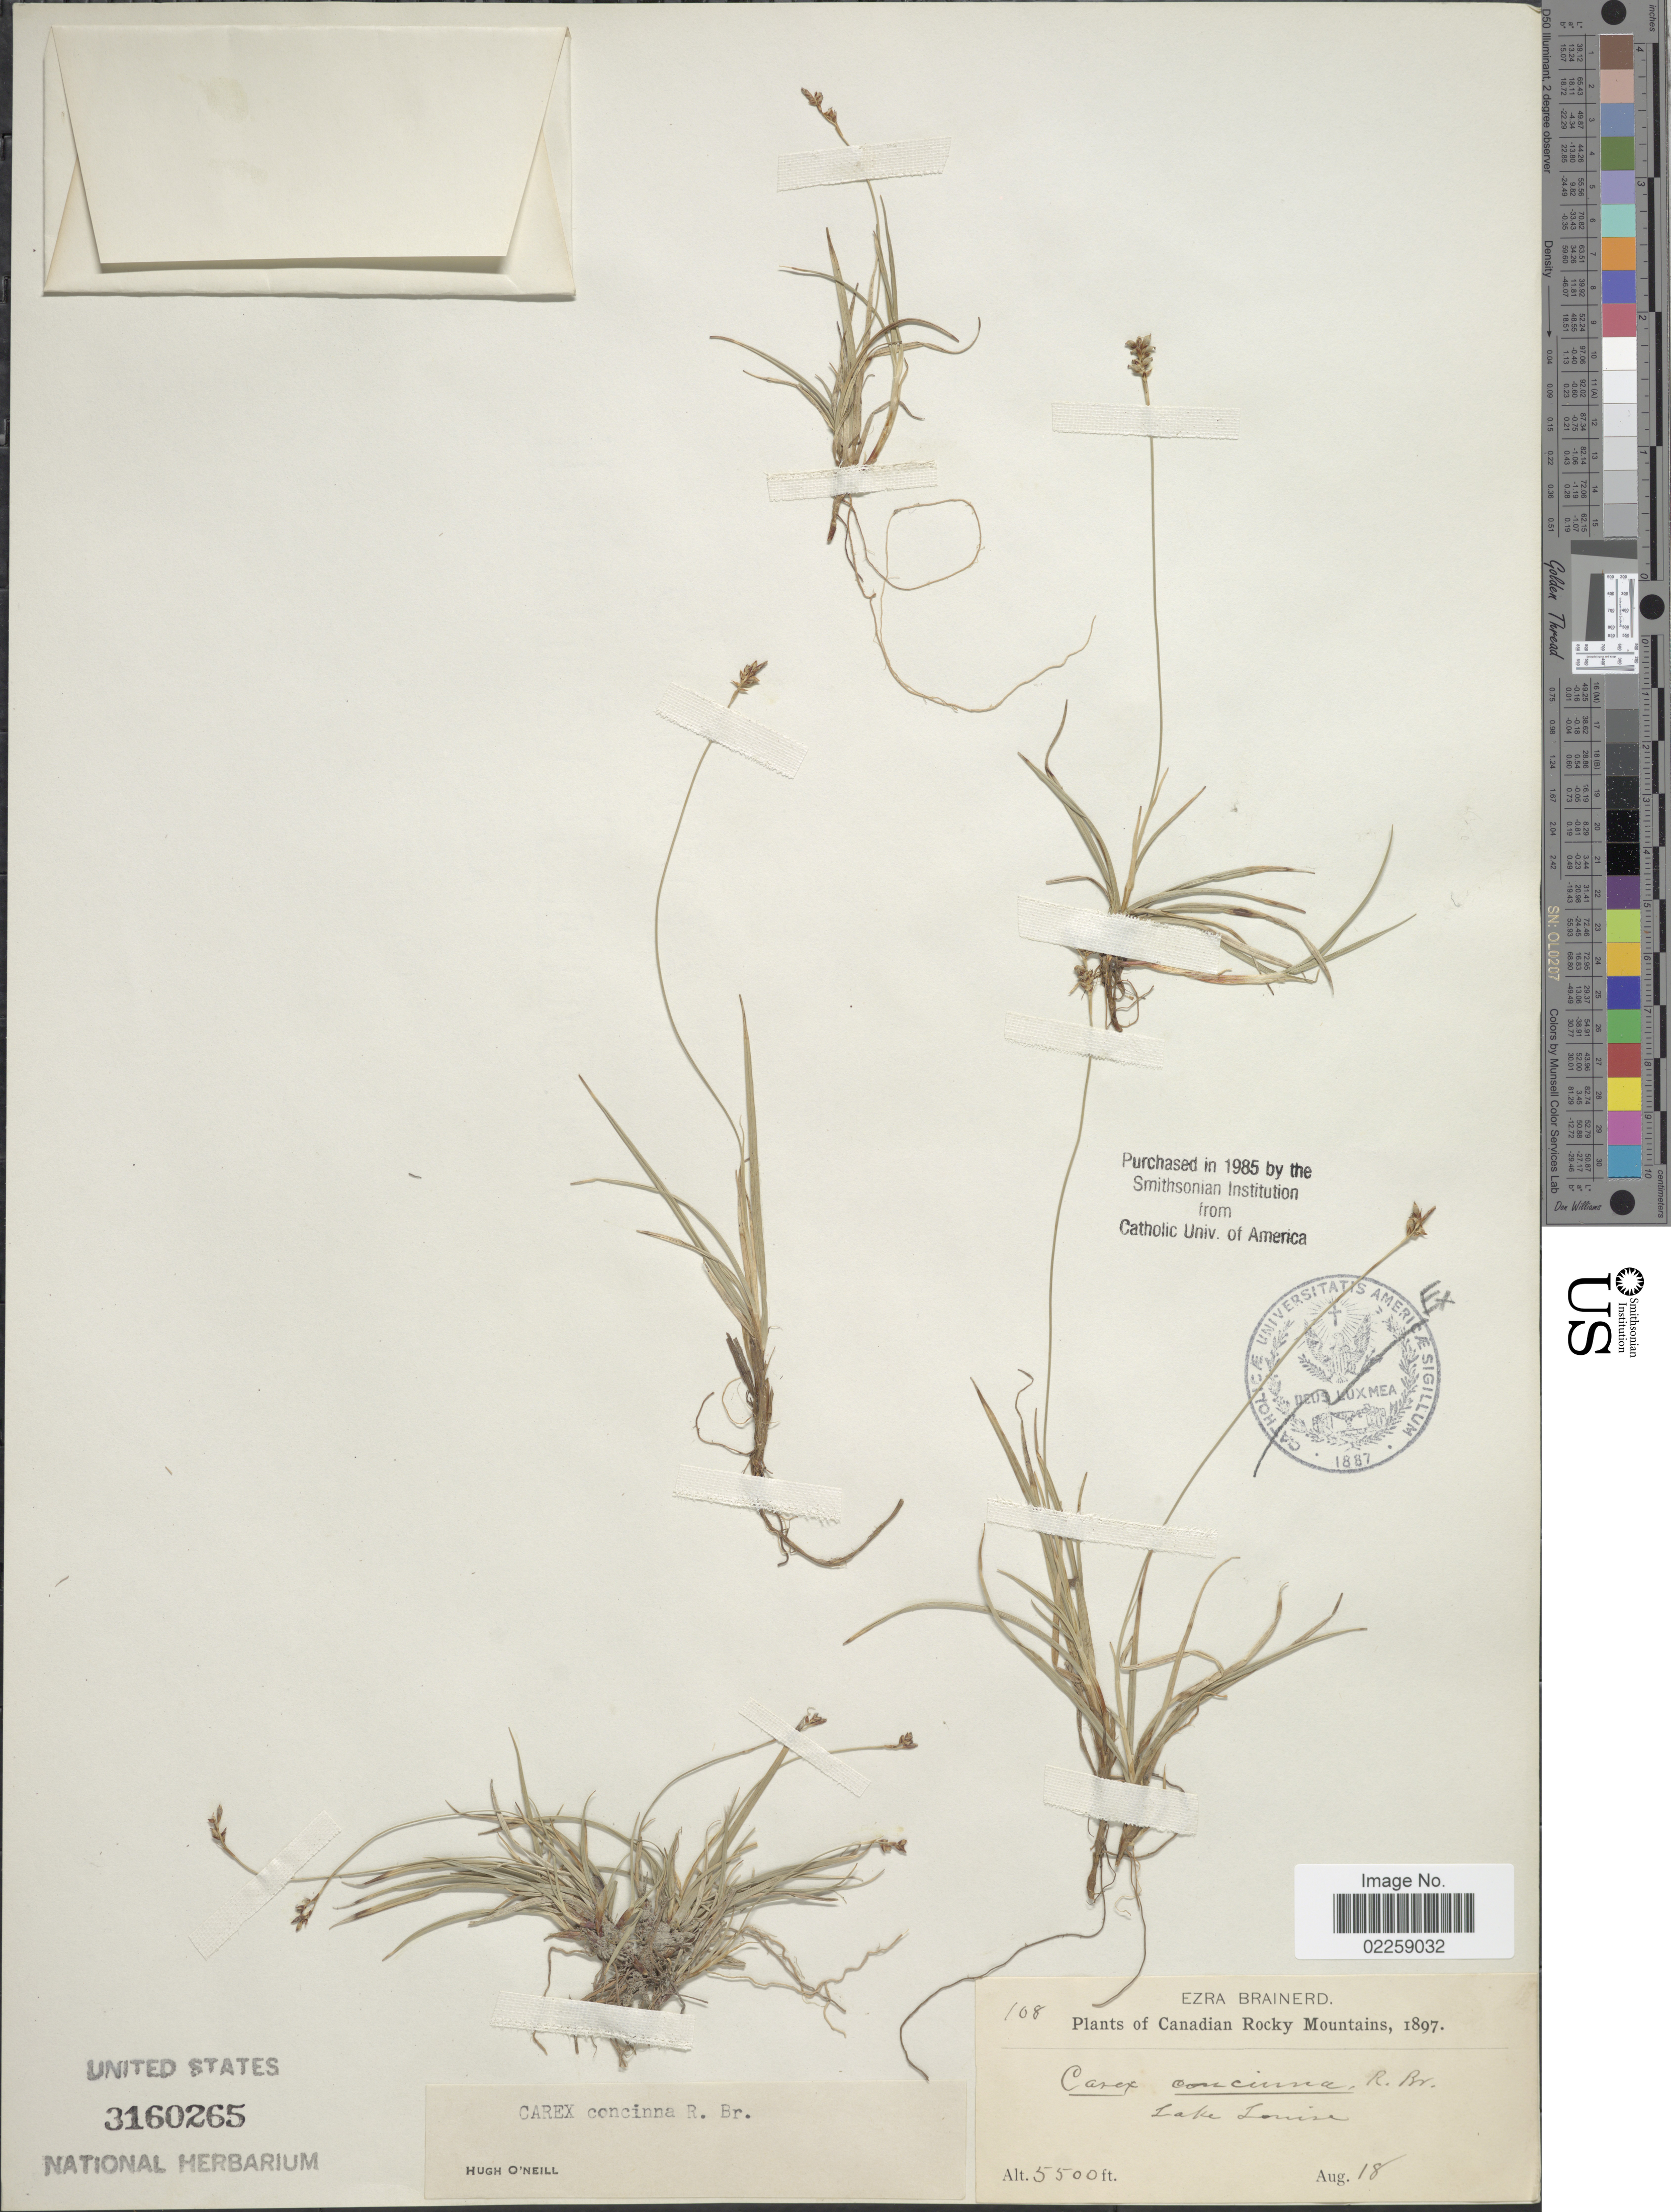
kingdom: Plantae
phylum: Tracheophyta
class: Liliopsida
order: Poales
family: Cyperaceae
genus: Carex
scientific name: Carex concinna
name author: R. Br.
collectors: E. Brainerd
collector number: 108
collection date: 1897-08-18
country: Canada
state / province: Alberta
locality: Canadian Rocky Mountains, Lake Louise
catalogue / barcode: US 3160265